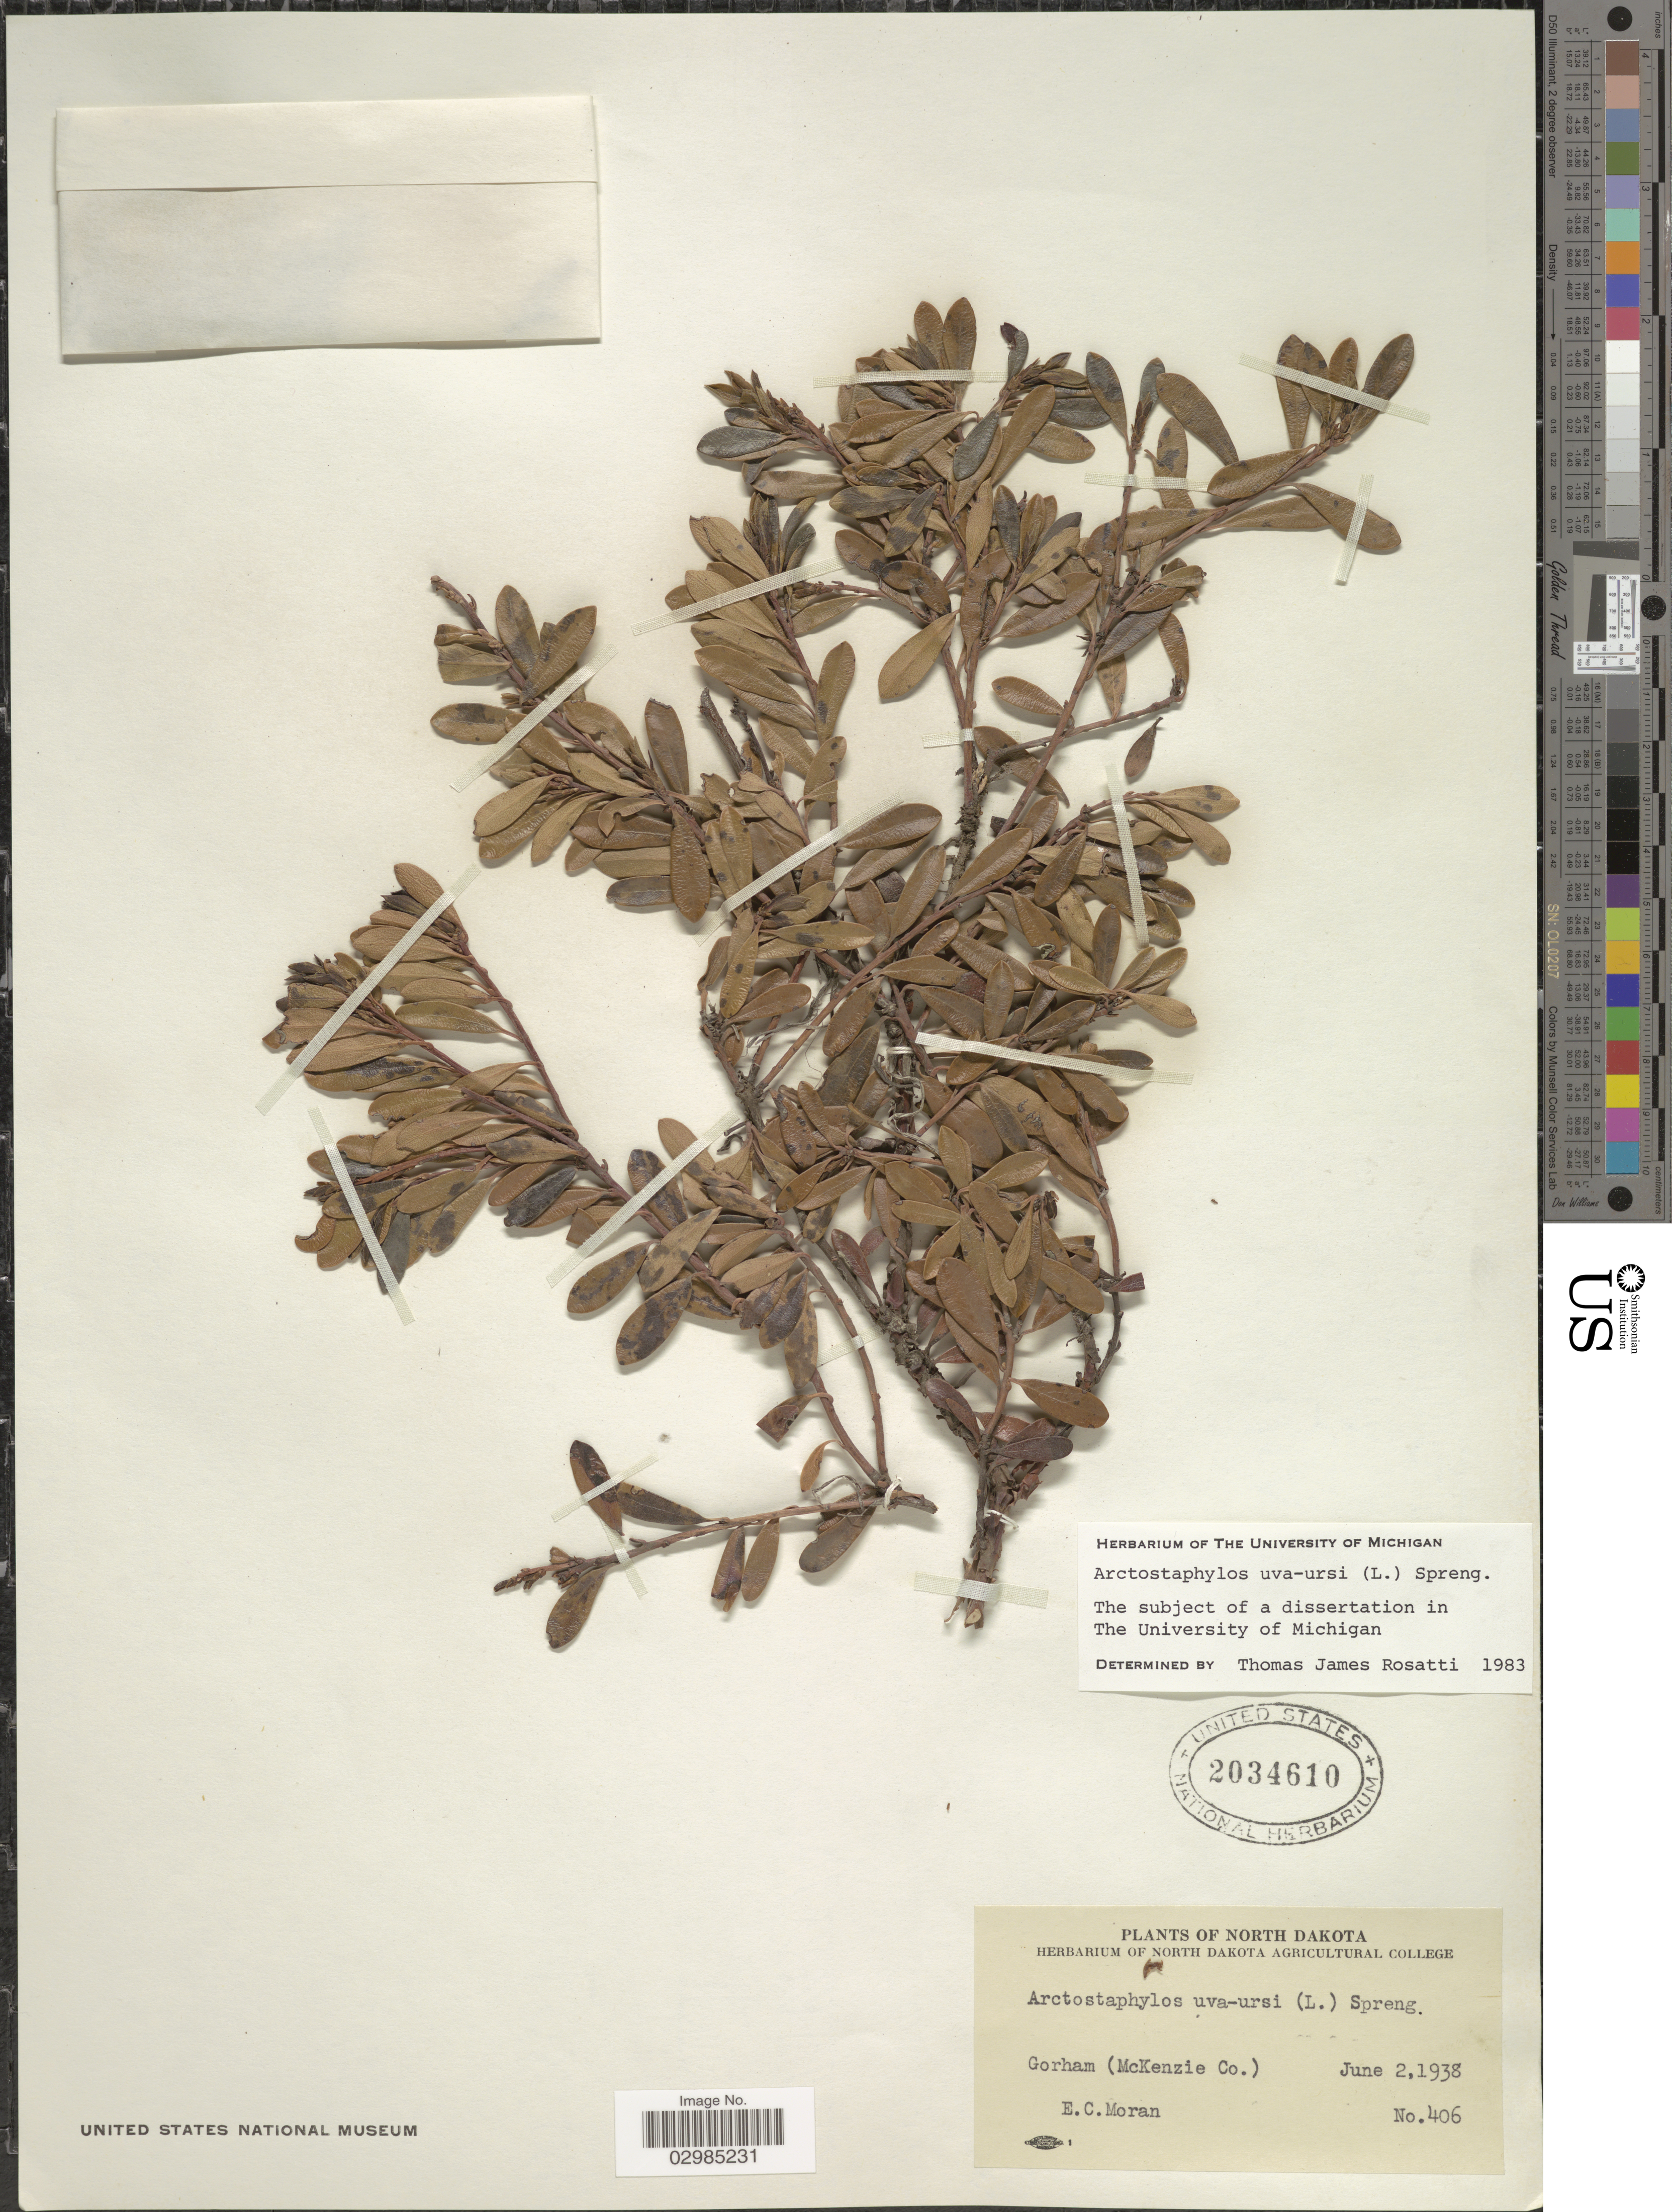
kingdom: Plantae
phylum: Tracheophyta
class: Magnoliopsida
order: Ericales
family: Ericaceae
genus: Arctostaphylos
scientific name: Arctostaphylos uva-ursi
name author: (L.) Spreng.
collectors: E. C. Moran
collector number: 406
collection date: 1938-06-02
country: United States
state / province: North Dakota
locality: Gorham (McKenzie Co.).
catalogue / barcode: US 2034610